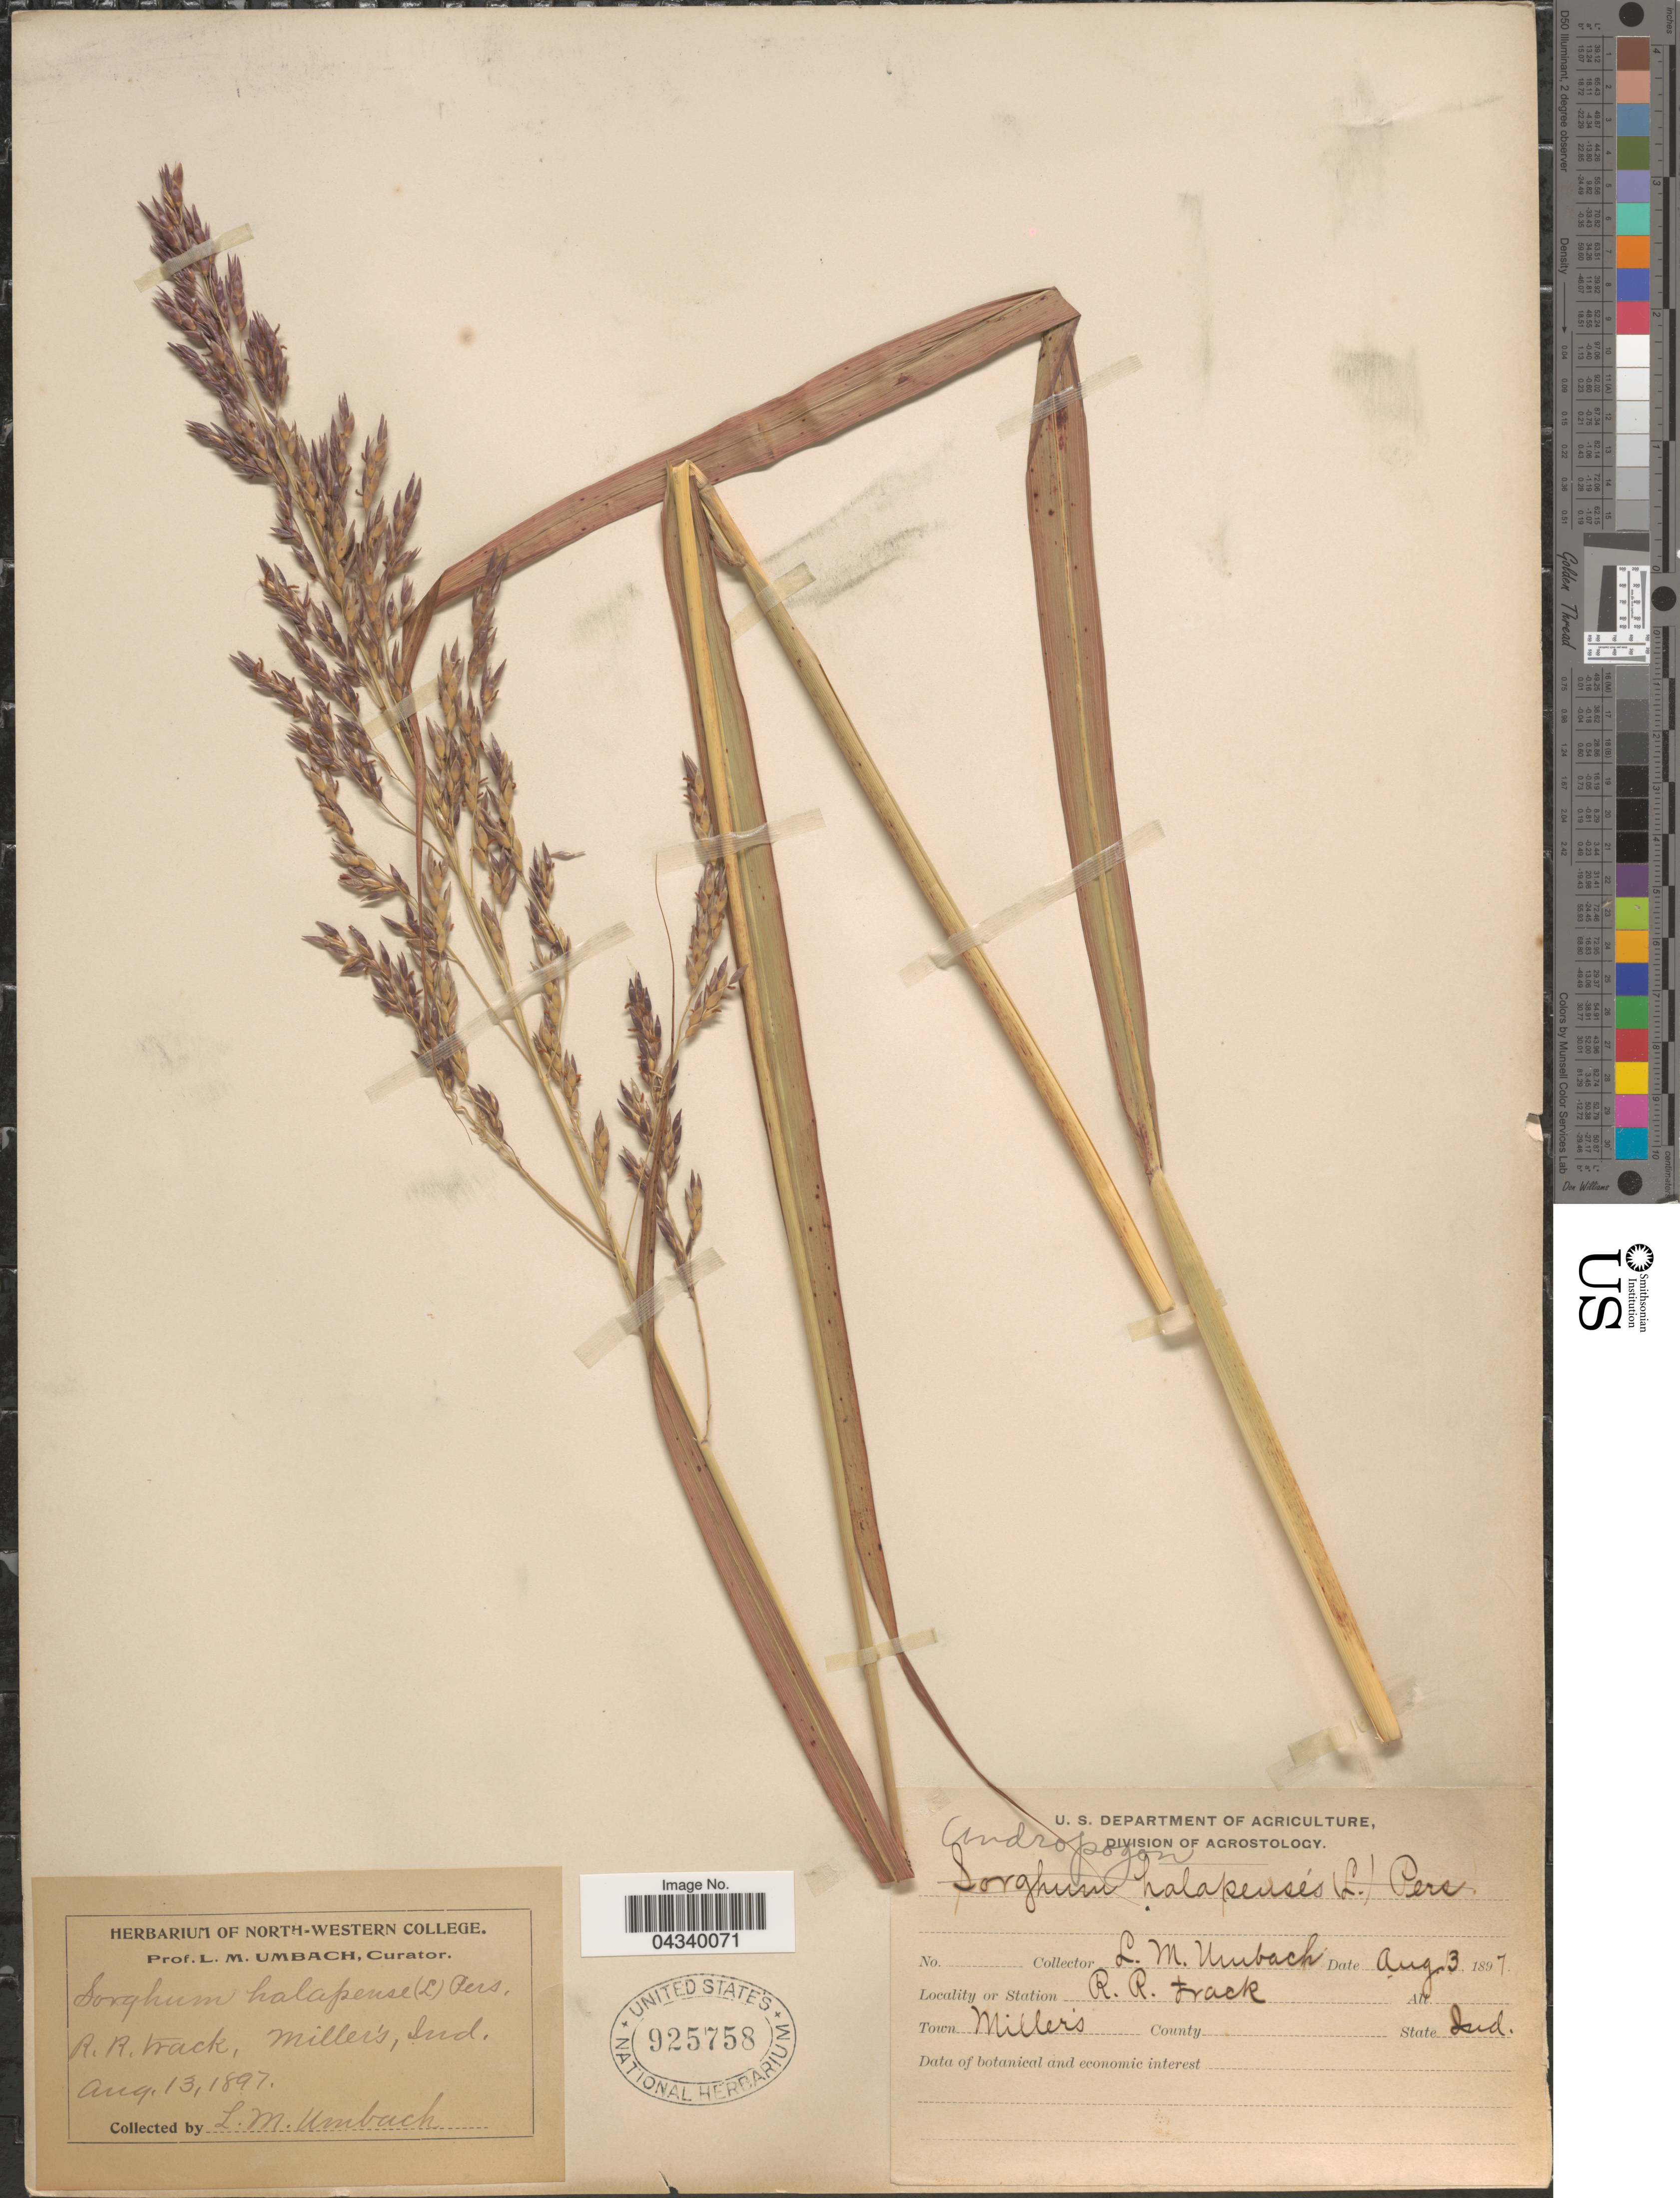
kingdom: Plantae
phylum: Tracheophyta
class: Liliopsida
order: Poales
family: Poaceae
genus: Sorghum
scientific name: Sorghum halepense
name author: (L.) Pers.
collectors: L. M. Umbach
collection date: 1897-08-13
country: United States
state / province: Indiana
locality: R. R. track, Town Miller's.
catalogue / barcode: US 925758